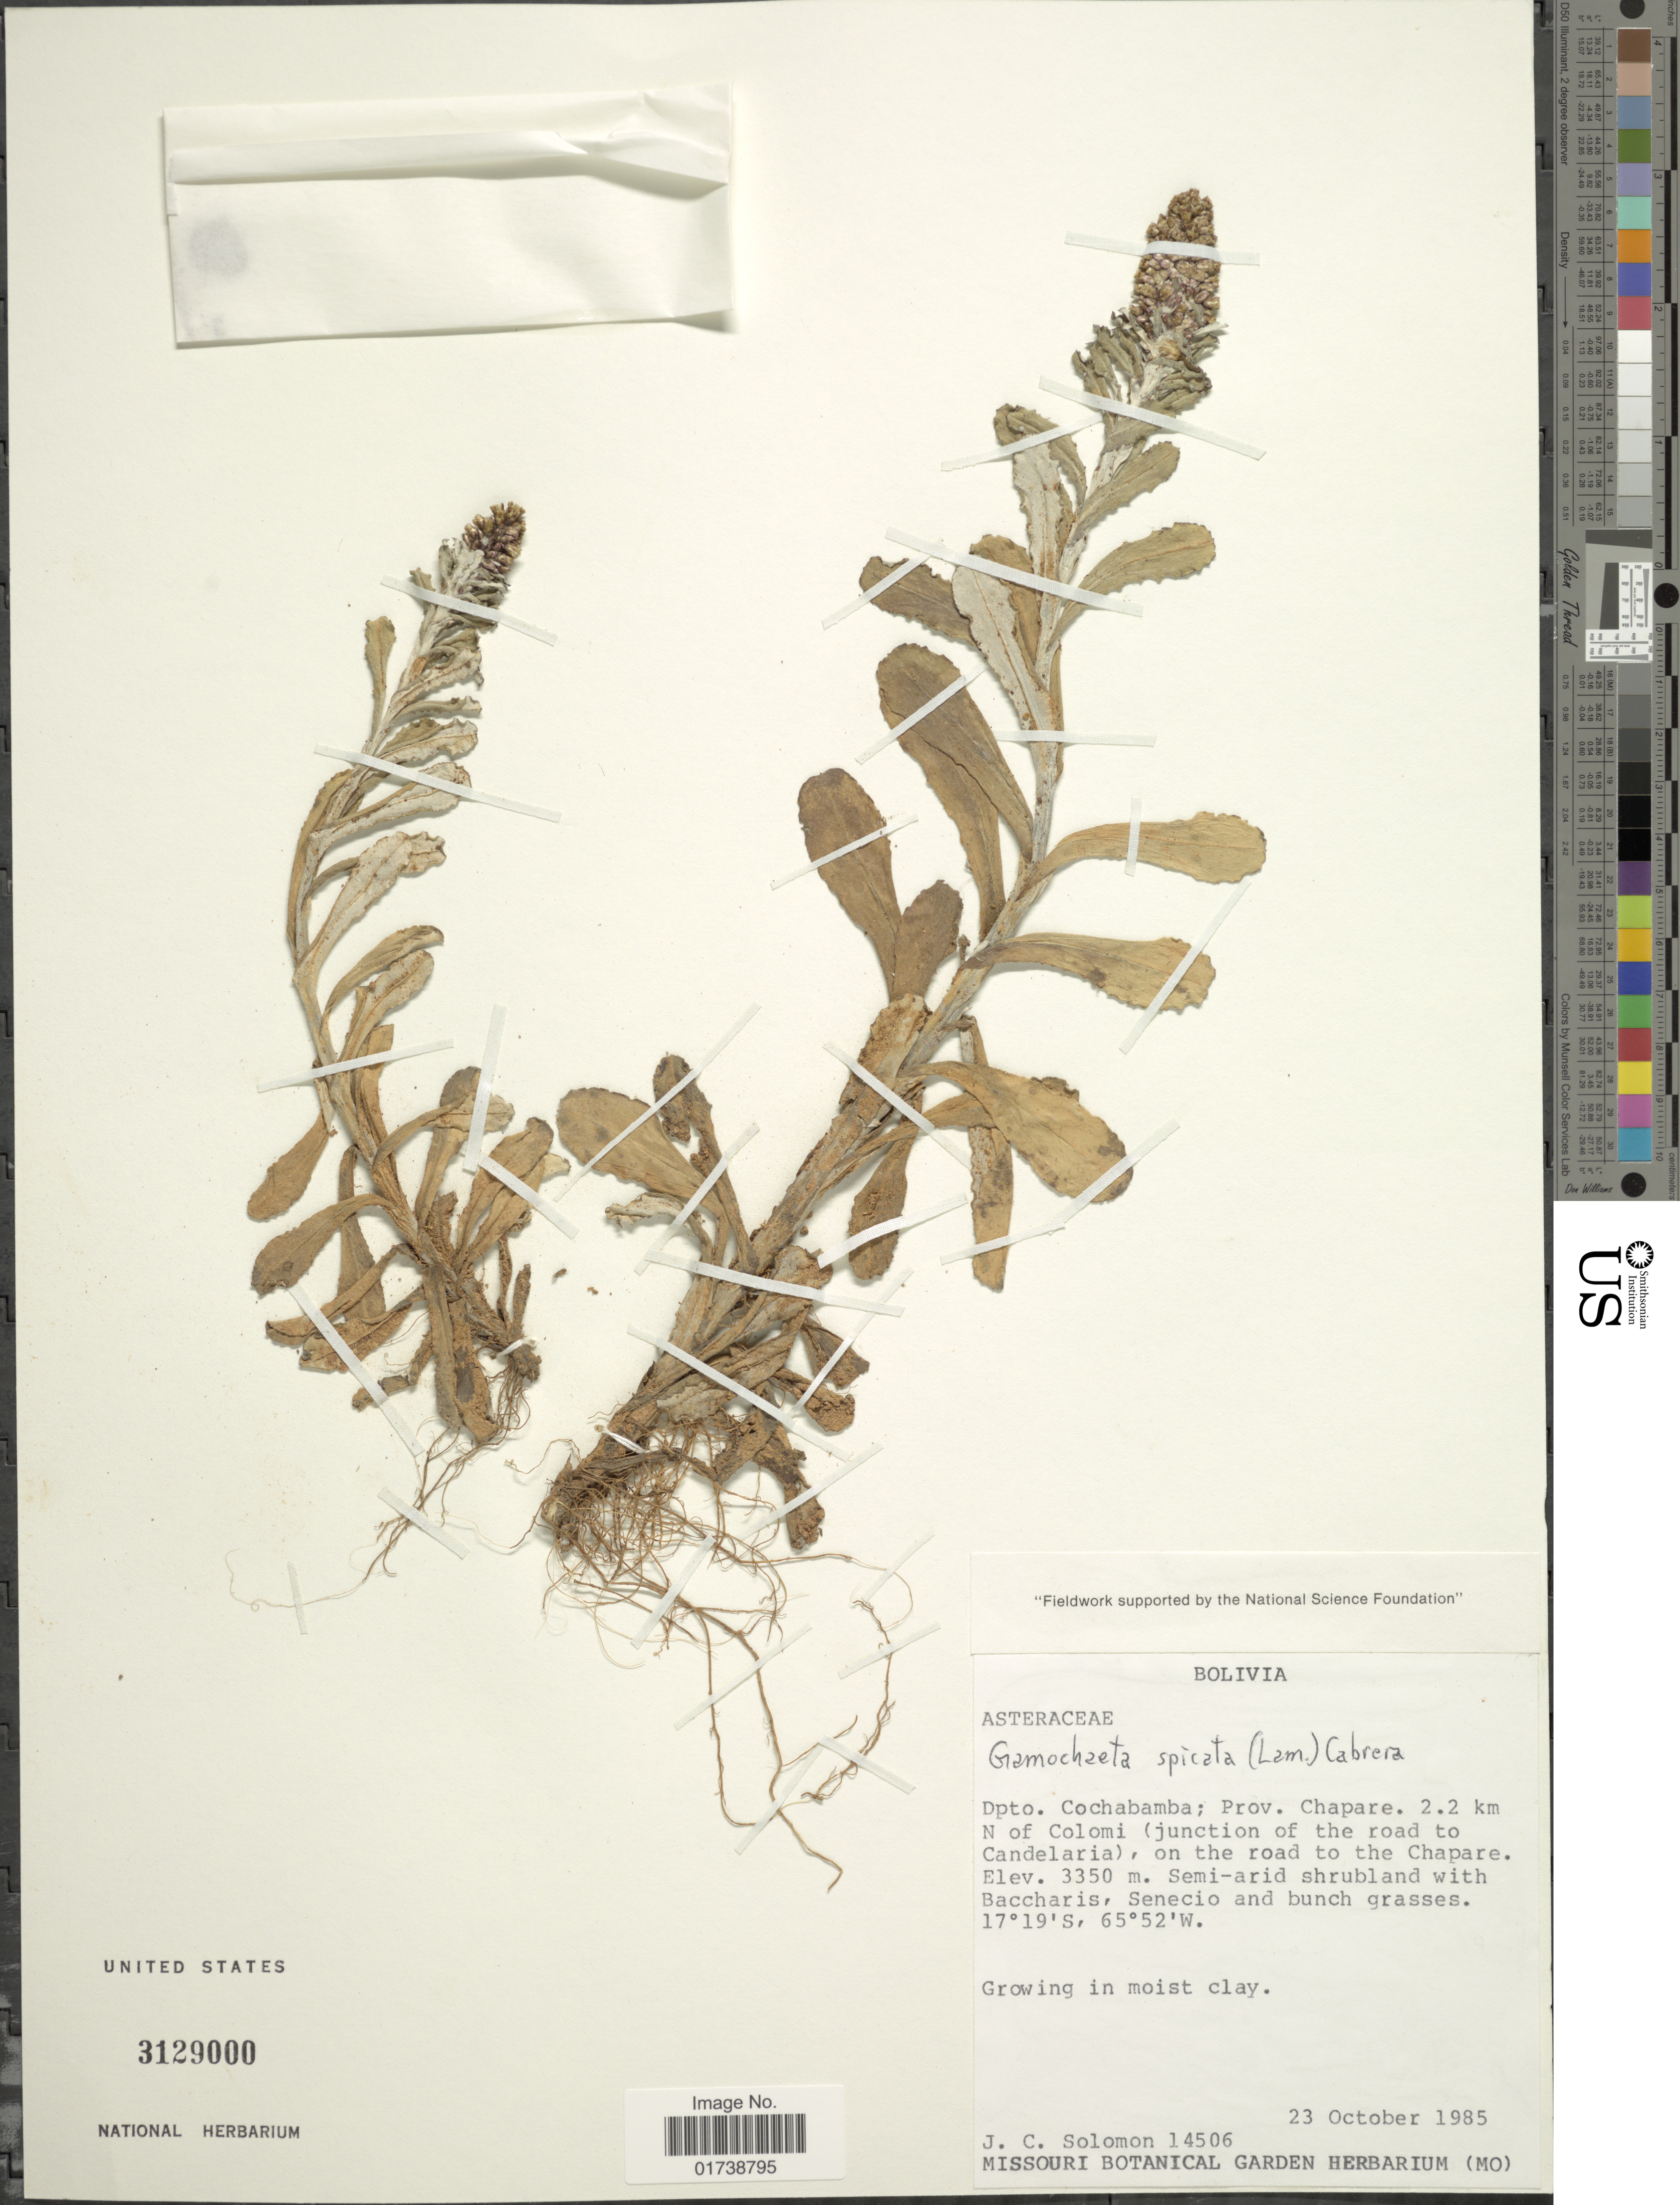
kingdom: Plantae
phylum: Tracheophyta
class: Magnoliopsida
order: Asterales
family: Asteraceae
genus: Gamochaeta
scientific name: Gamochaeta spicata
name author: (Lam.) Cabrera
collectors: J. C. Solomon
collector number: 14506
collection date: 1985-10-23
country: Bolivia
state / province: Cochabamba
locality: Pov. Chapare, 2.2 km. n of Colomi (junction of the road to Candelari), on the road to Chapare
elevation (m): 3350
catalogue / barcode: US 3129000